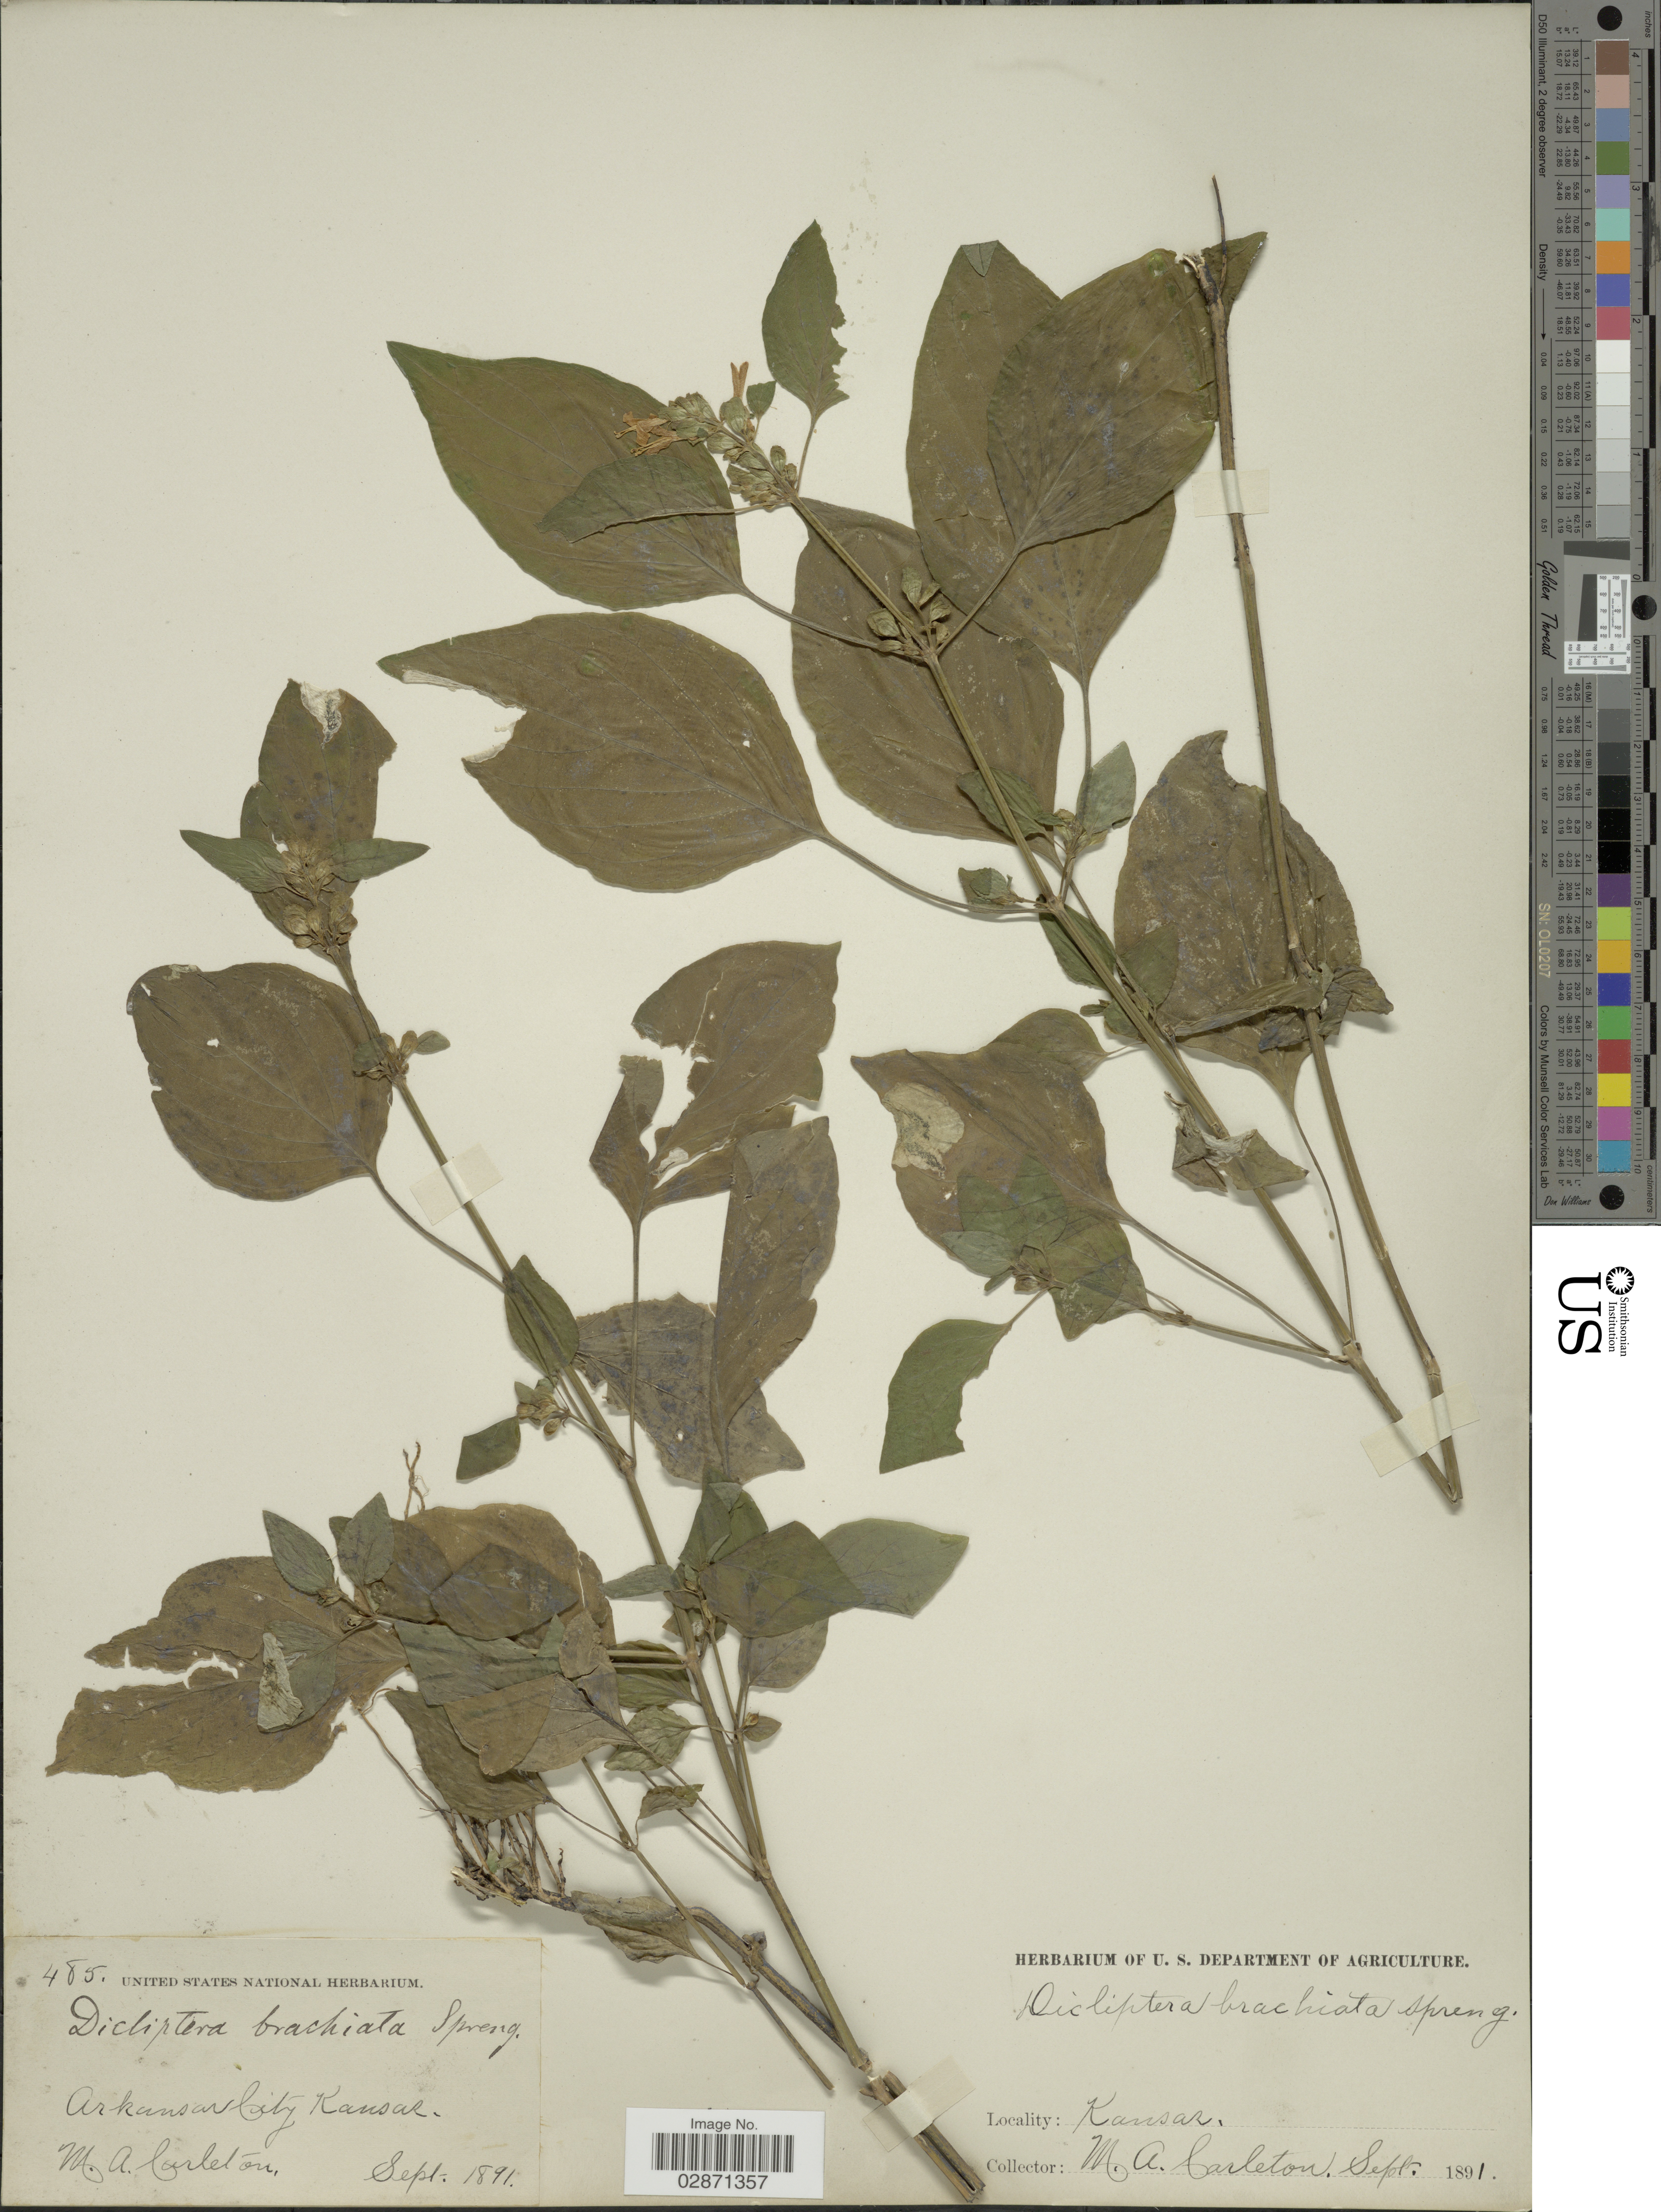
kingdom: Plantae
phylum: Tracheophyta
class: Magnoliopsida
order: Lamiales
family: Acanthaceae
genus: Dicliptera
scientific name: Dicliptera brachiata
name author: (Pursh) Spreng.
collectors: M. A. Carleton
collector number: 485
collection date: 1891-09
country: United States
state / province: Kansas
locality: Arkansas City.